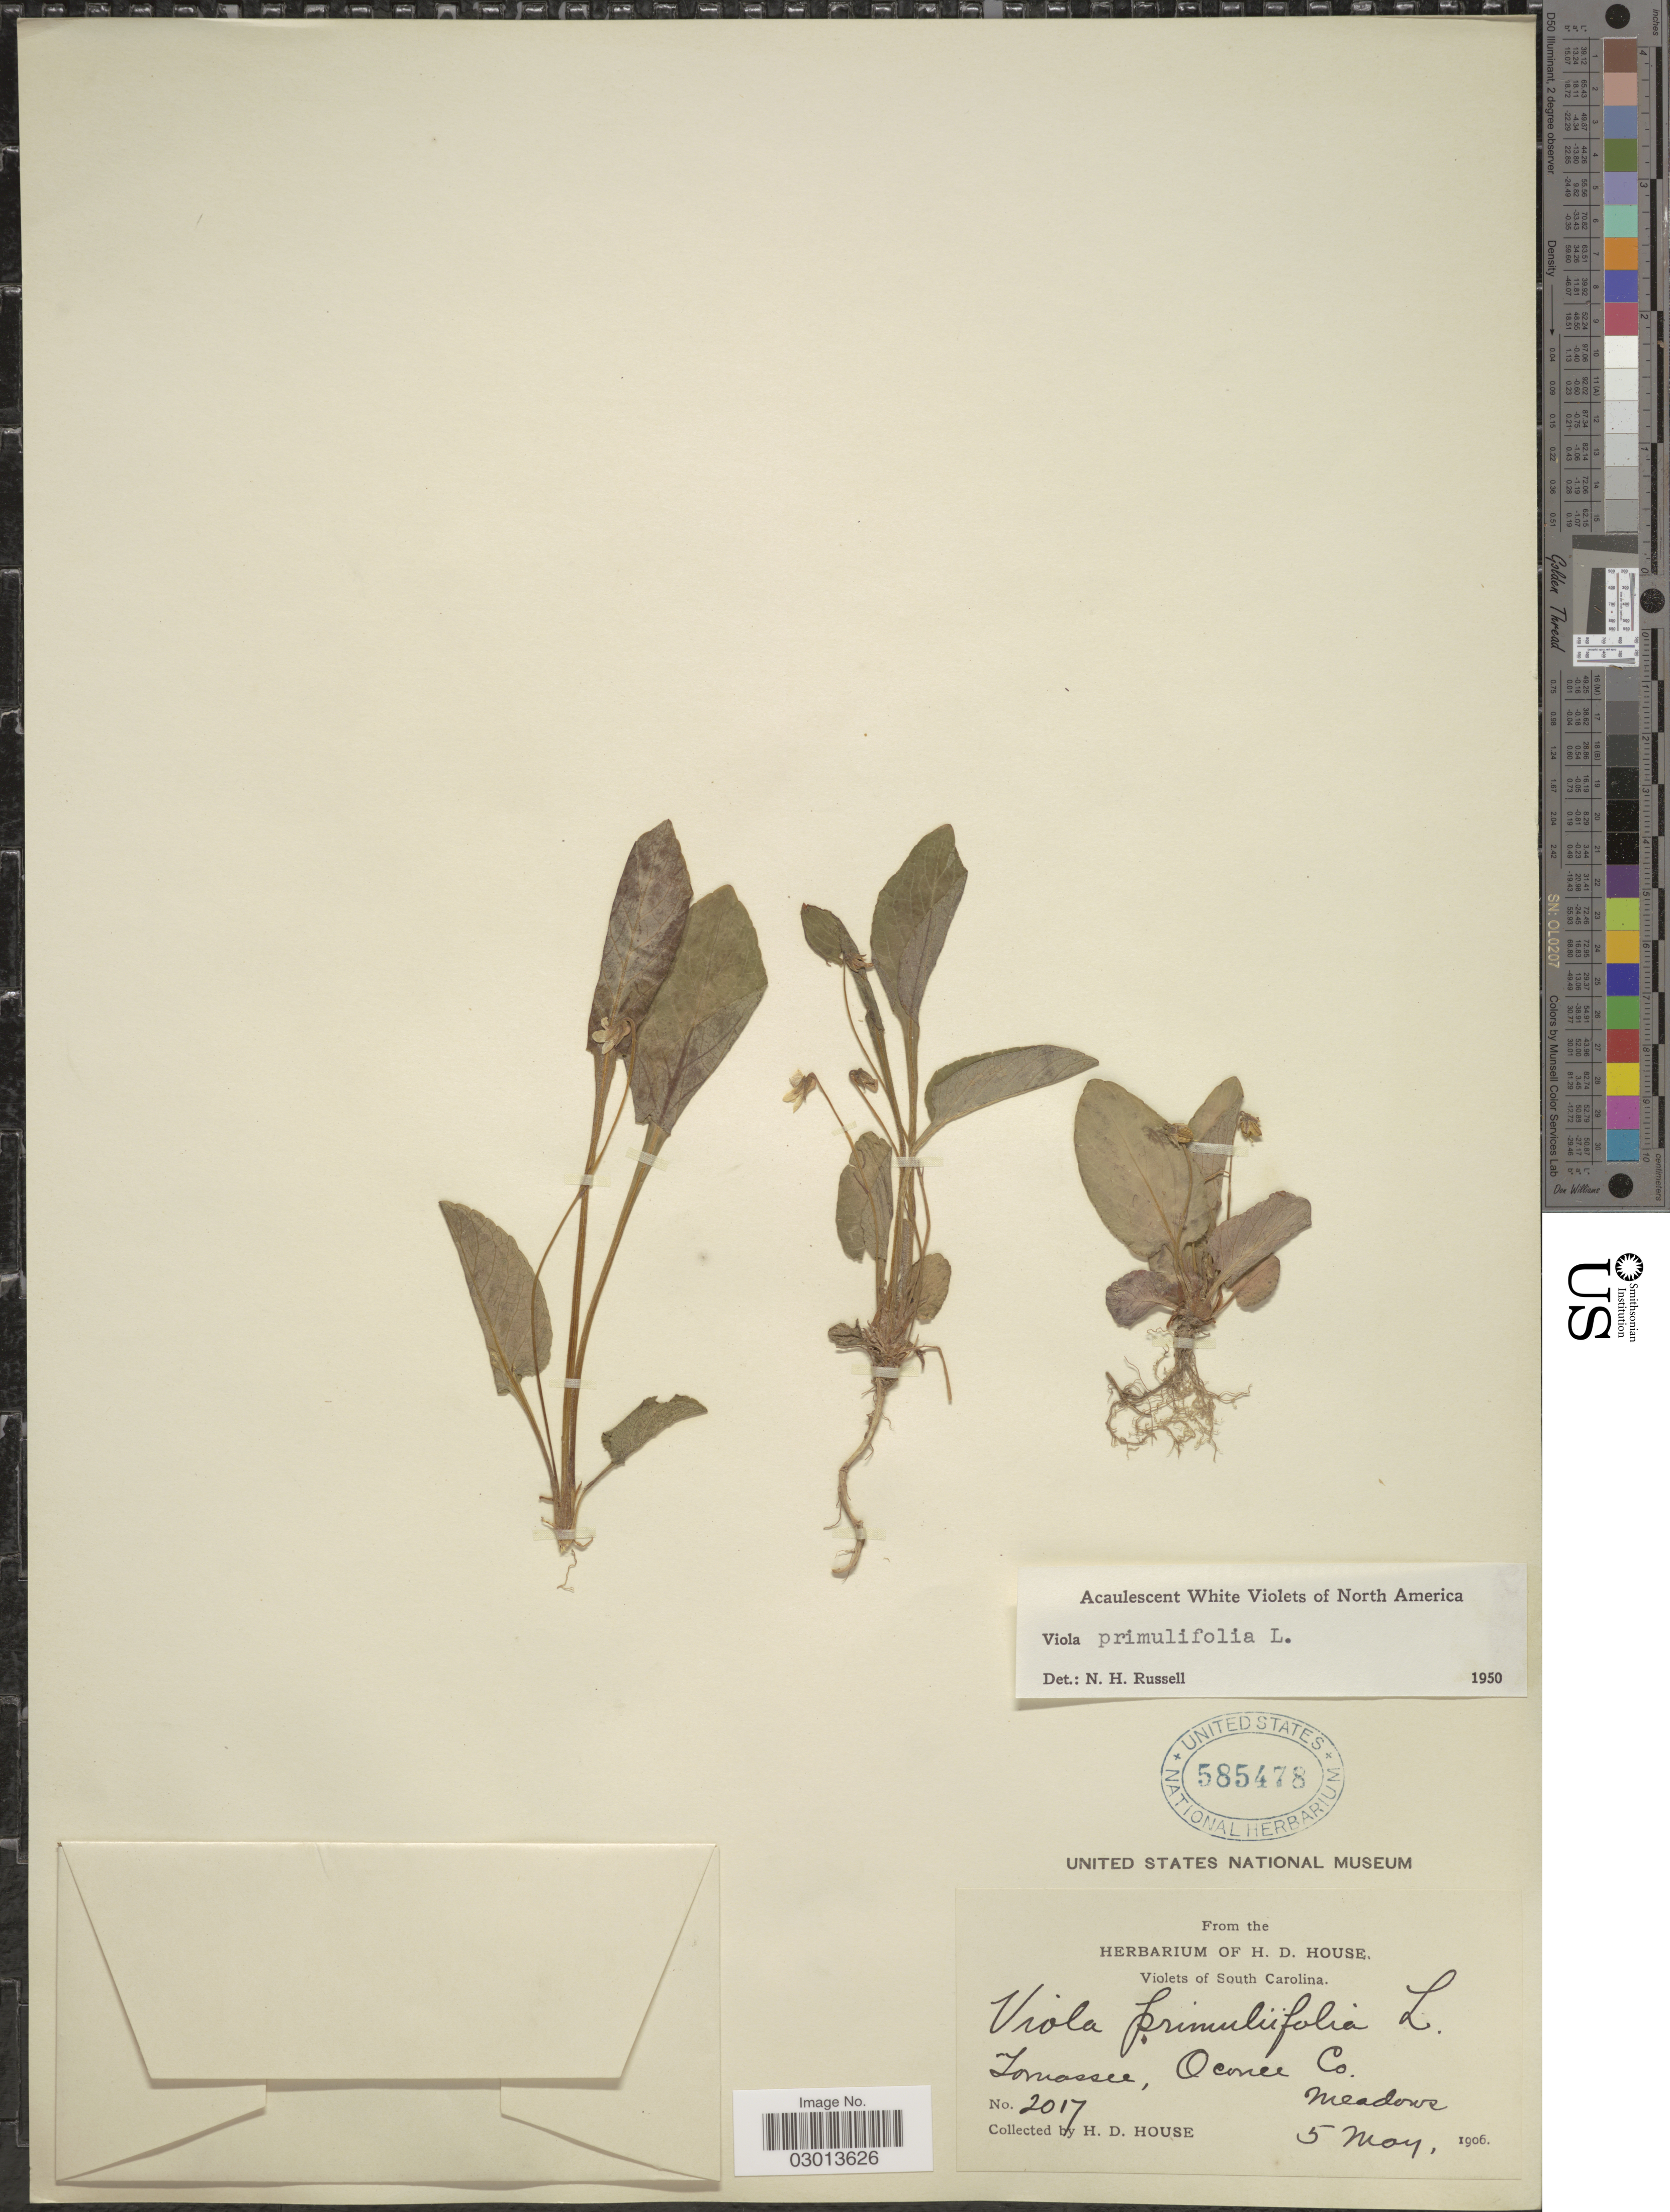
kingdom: Plantae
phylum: Tracheophyta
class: Magnoliopsida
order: Malpighiales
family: Violaceae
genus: Viola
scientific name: Viola primulifolia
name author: L.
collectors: H. D. House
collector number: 2017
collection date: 1906-05-05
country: United States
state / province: South Carolina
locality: Tamassee, Oconee Co.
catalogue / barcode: US 585478